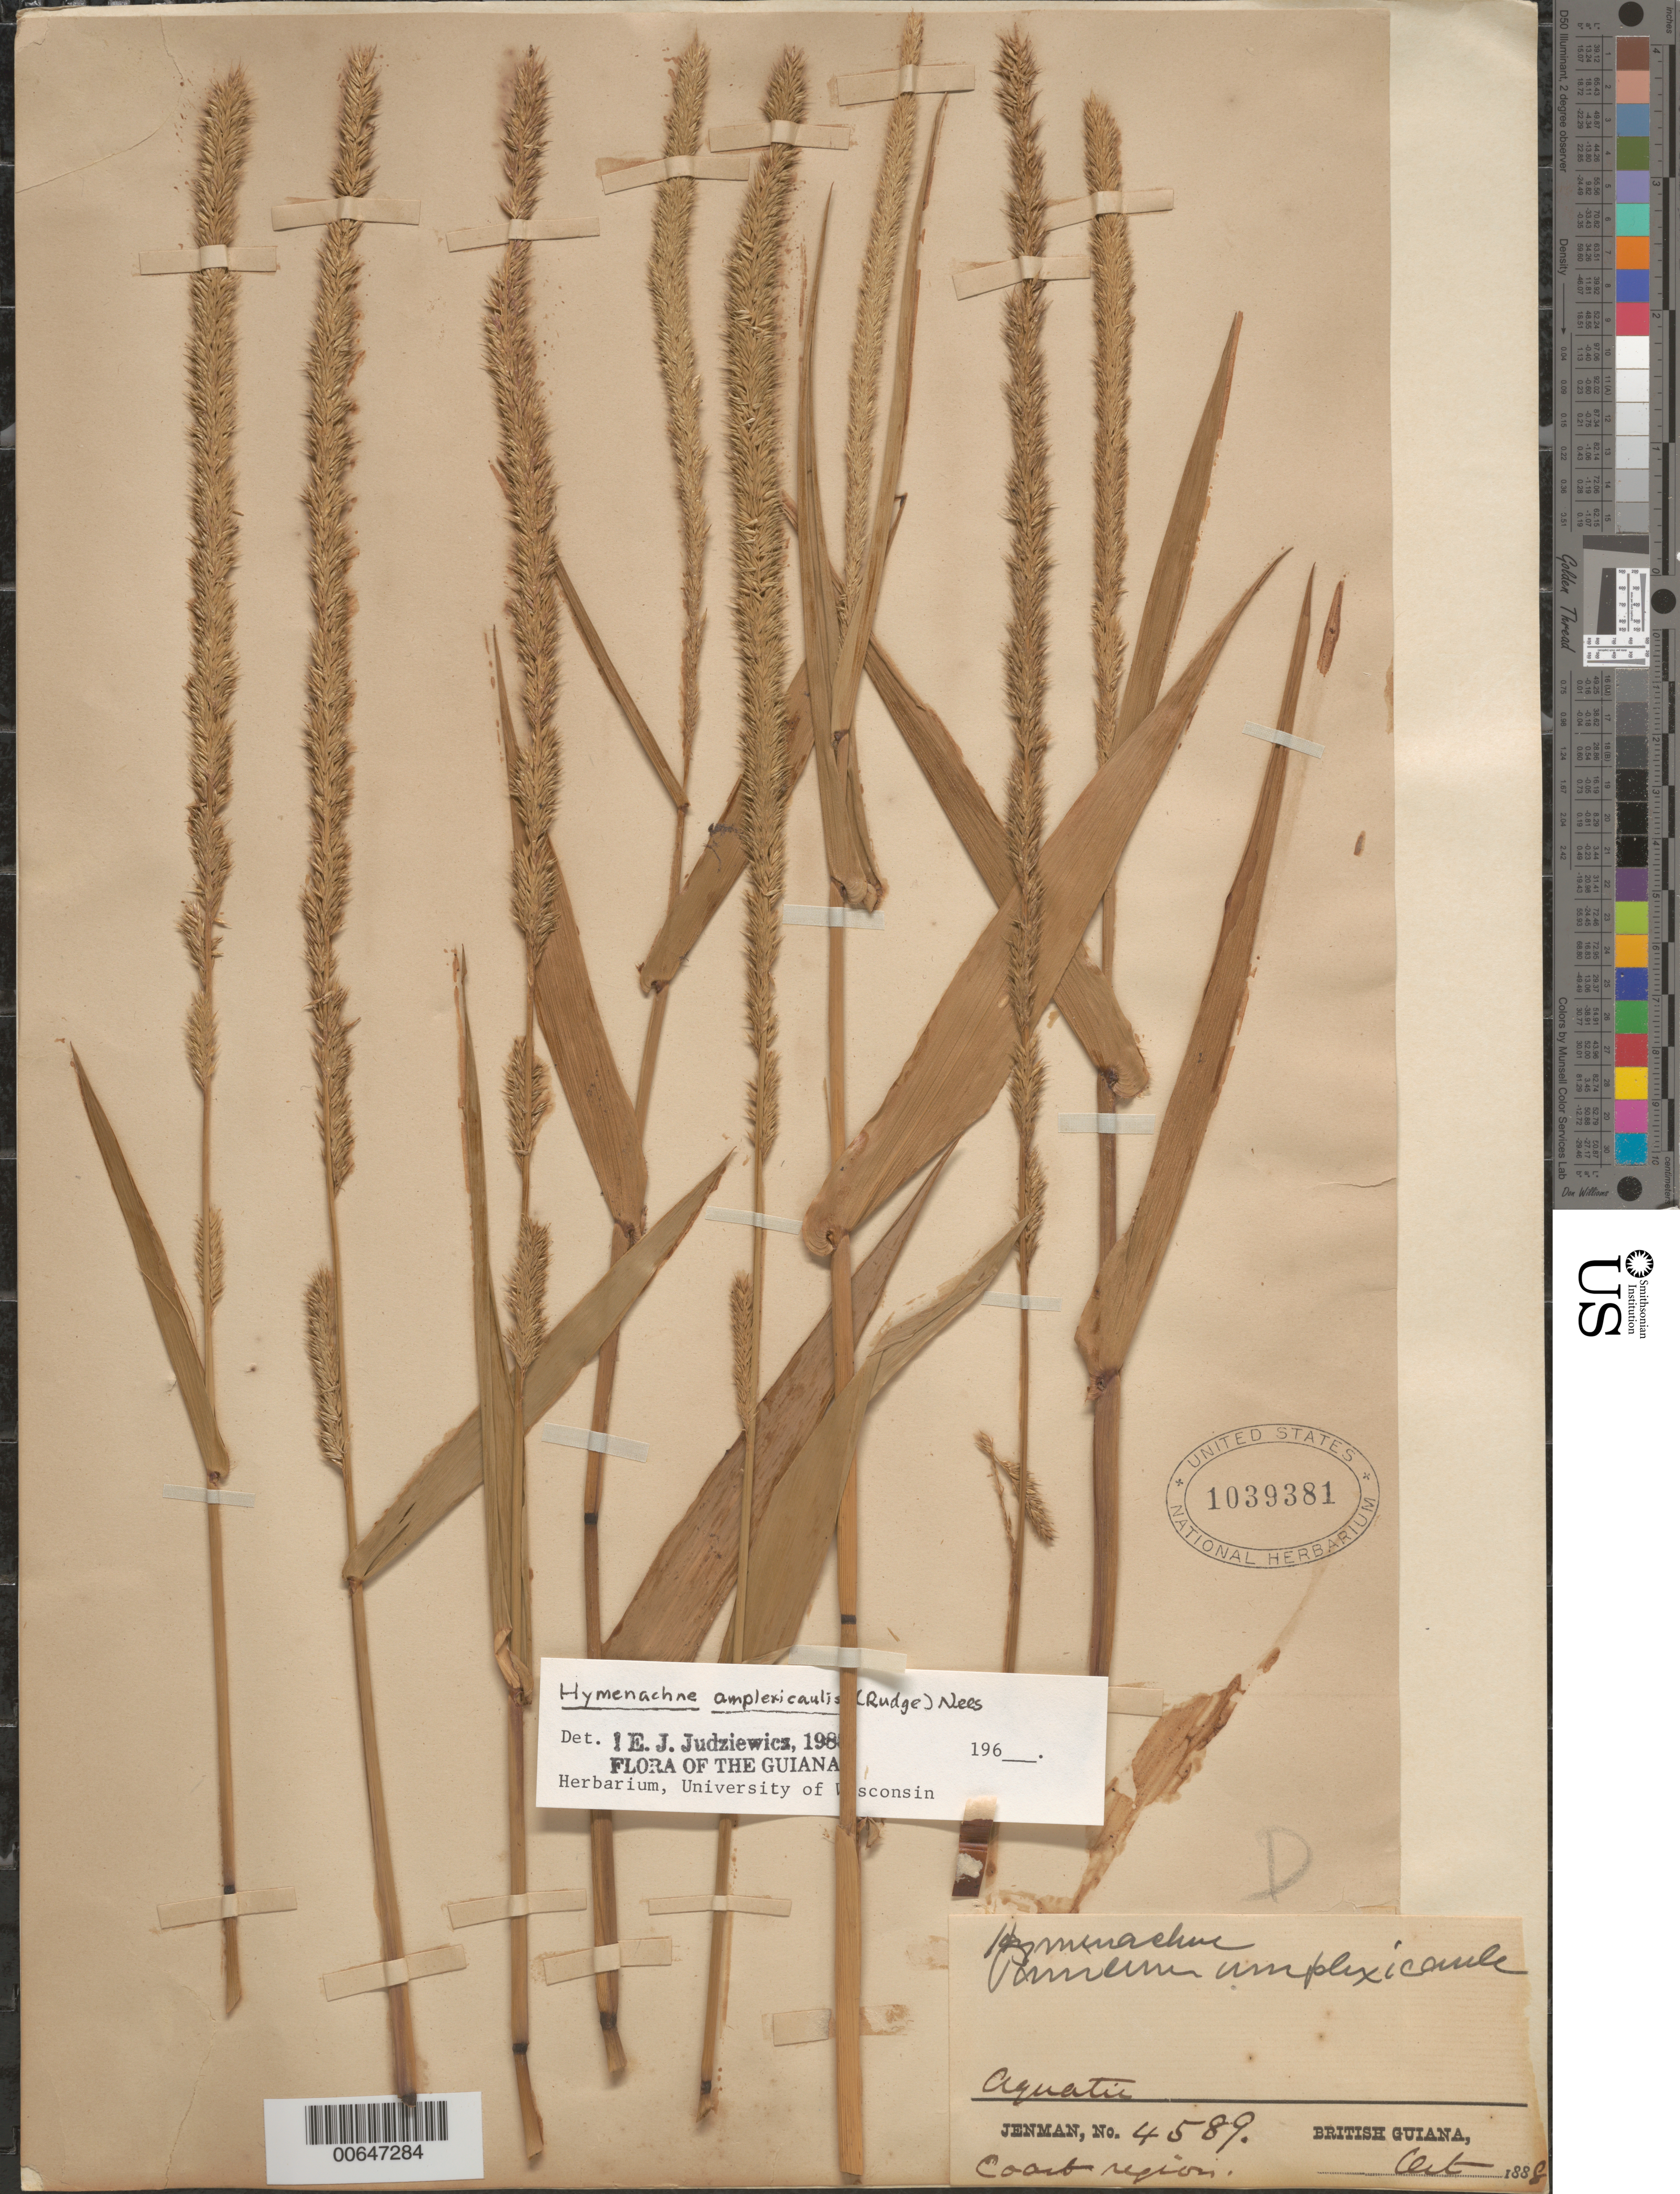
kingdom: Plantae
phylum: Tracheophyta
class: Liliopsida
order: Poales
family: Poaceae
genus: Hymenachne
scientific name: Hymenachne amplexicaulis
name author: (Rudge) Nees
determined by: Judziewicz, E. J.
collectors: G. S. Jenman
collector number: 4589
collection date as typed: October 1888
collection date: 1888-10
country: Guyana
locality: Coast Region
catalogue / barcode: US 1039381